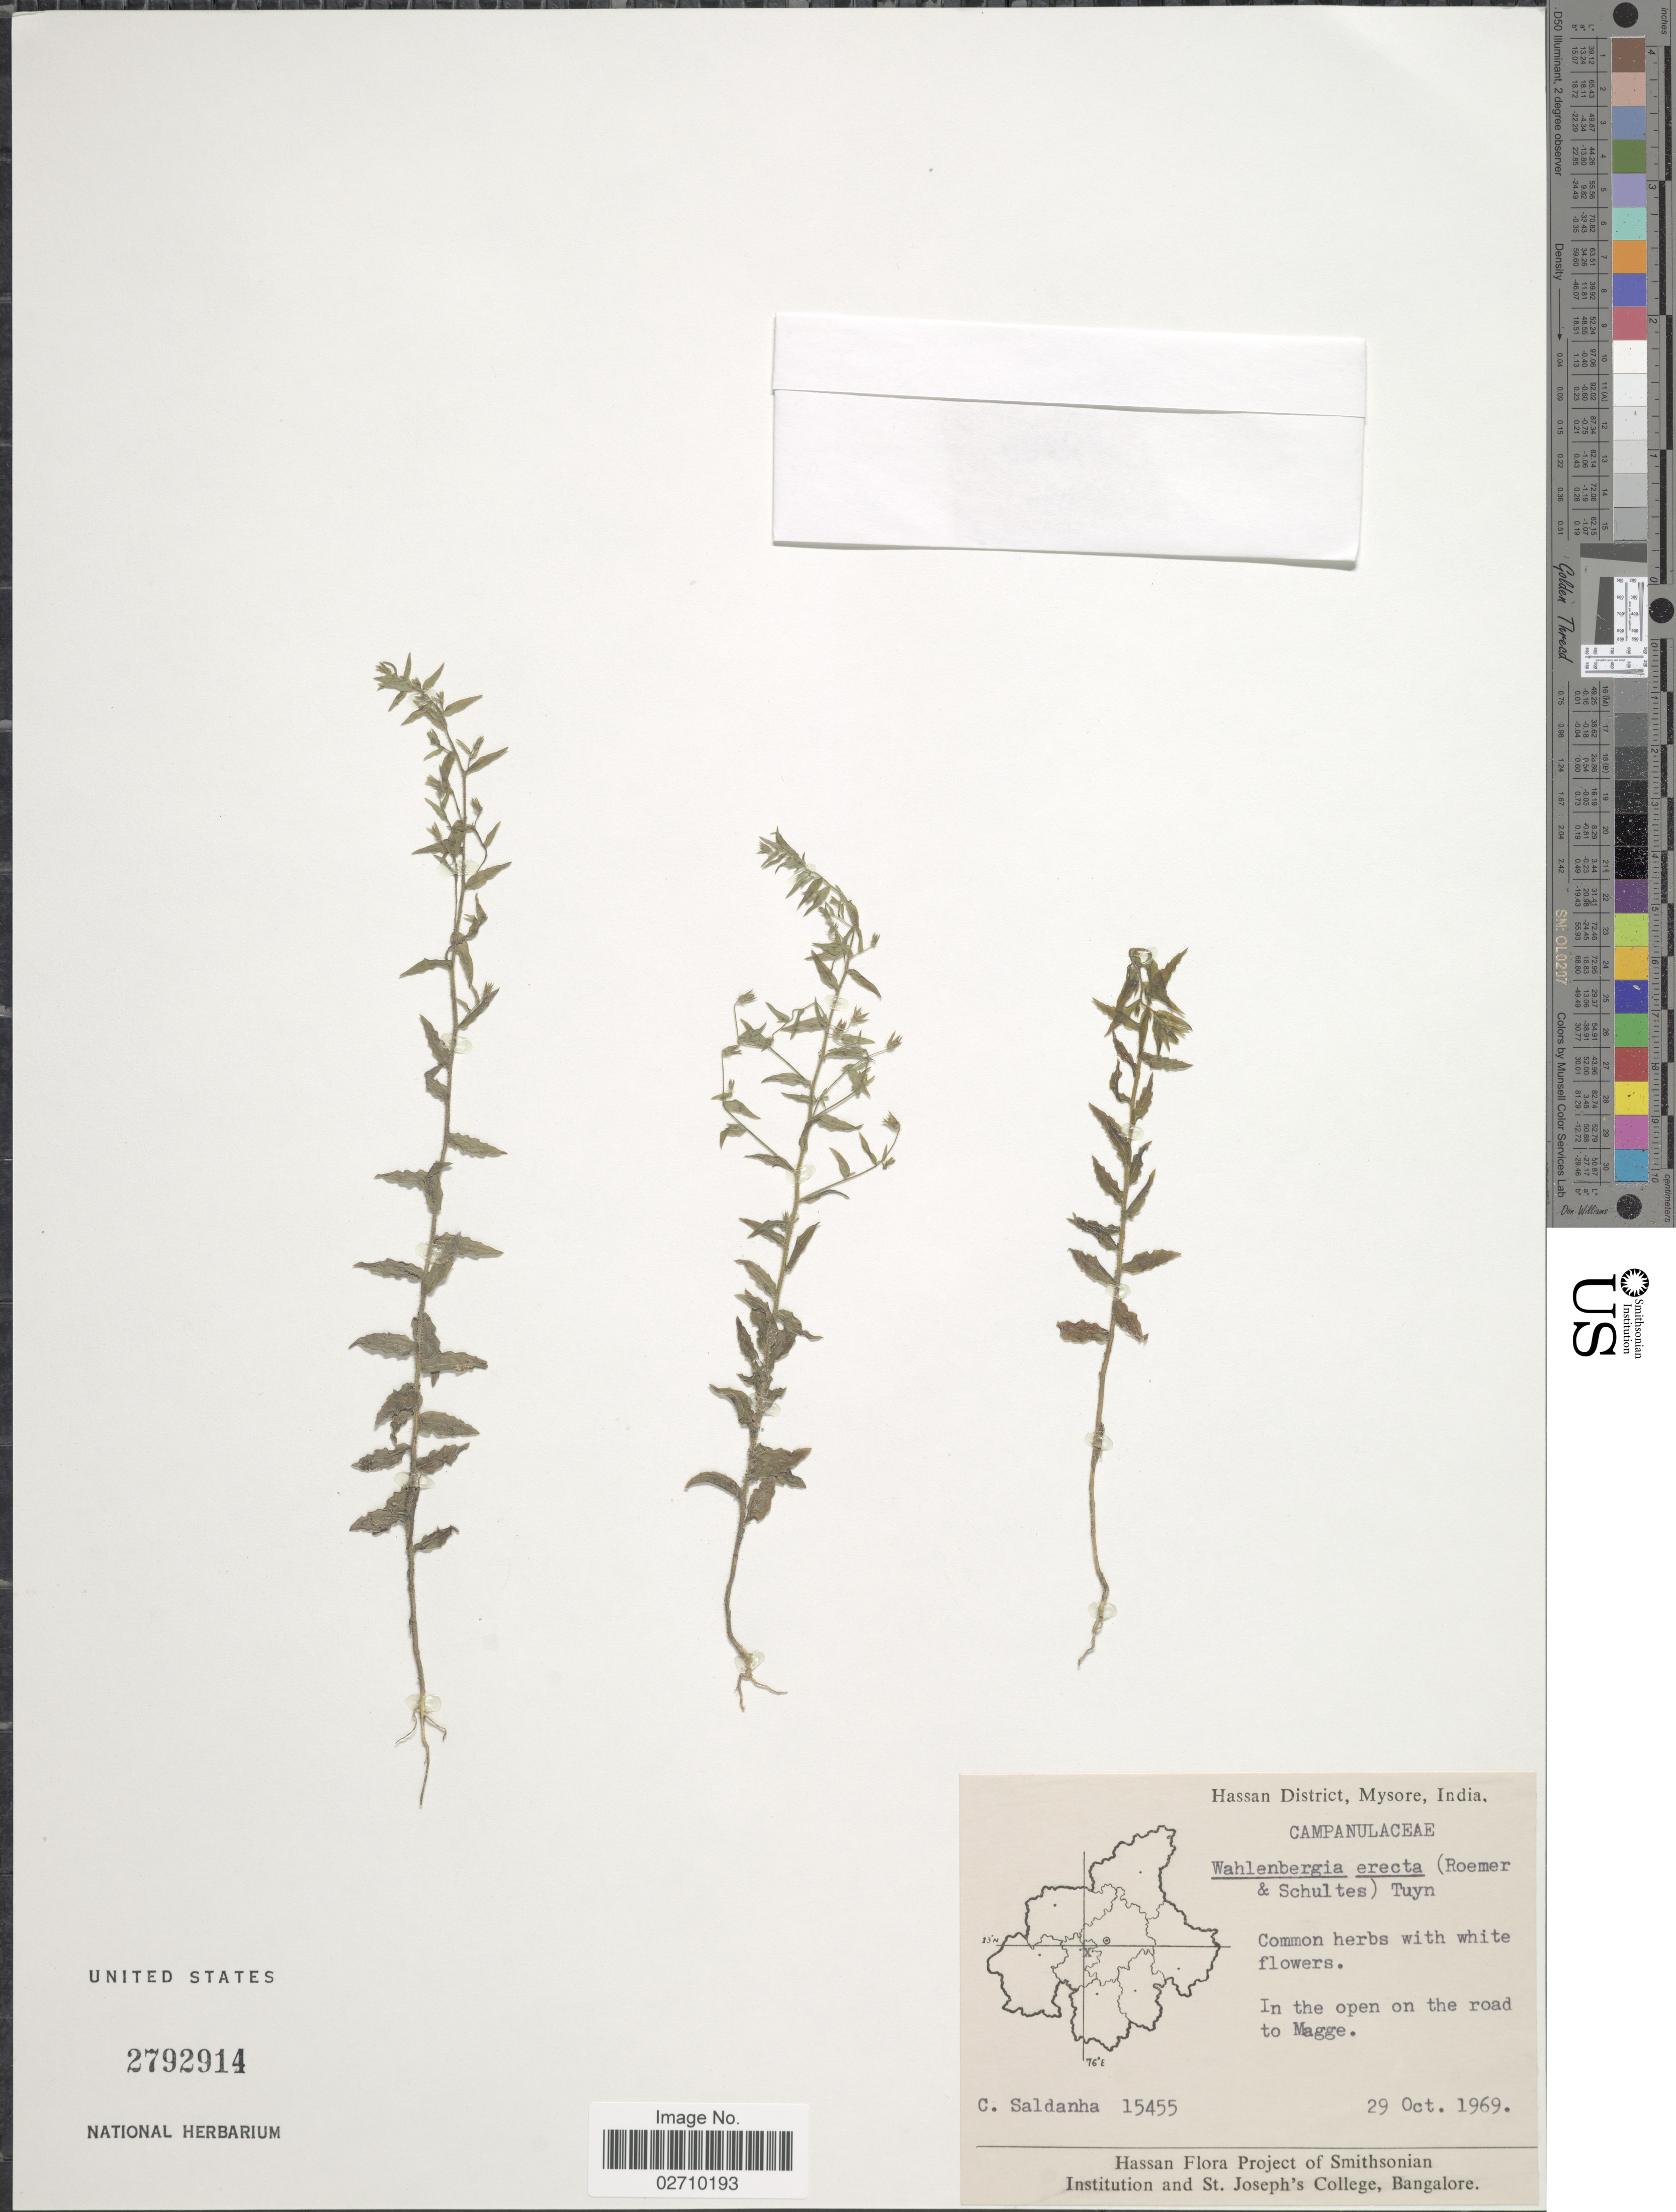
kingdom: Plantae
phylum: Tracheophyta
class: Magnoliopsida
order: Asterales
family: Campanulaceae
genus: Wahlenbergia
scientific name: Wahlenbergia erecta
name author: (Roth ex Schult.) Tuyn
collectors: C. Saldanha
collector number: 15455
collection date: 1969-10-29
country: India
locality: Hassan District, Mysore. In the open on the road to Magge.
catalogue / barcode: US 2792914